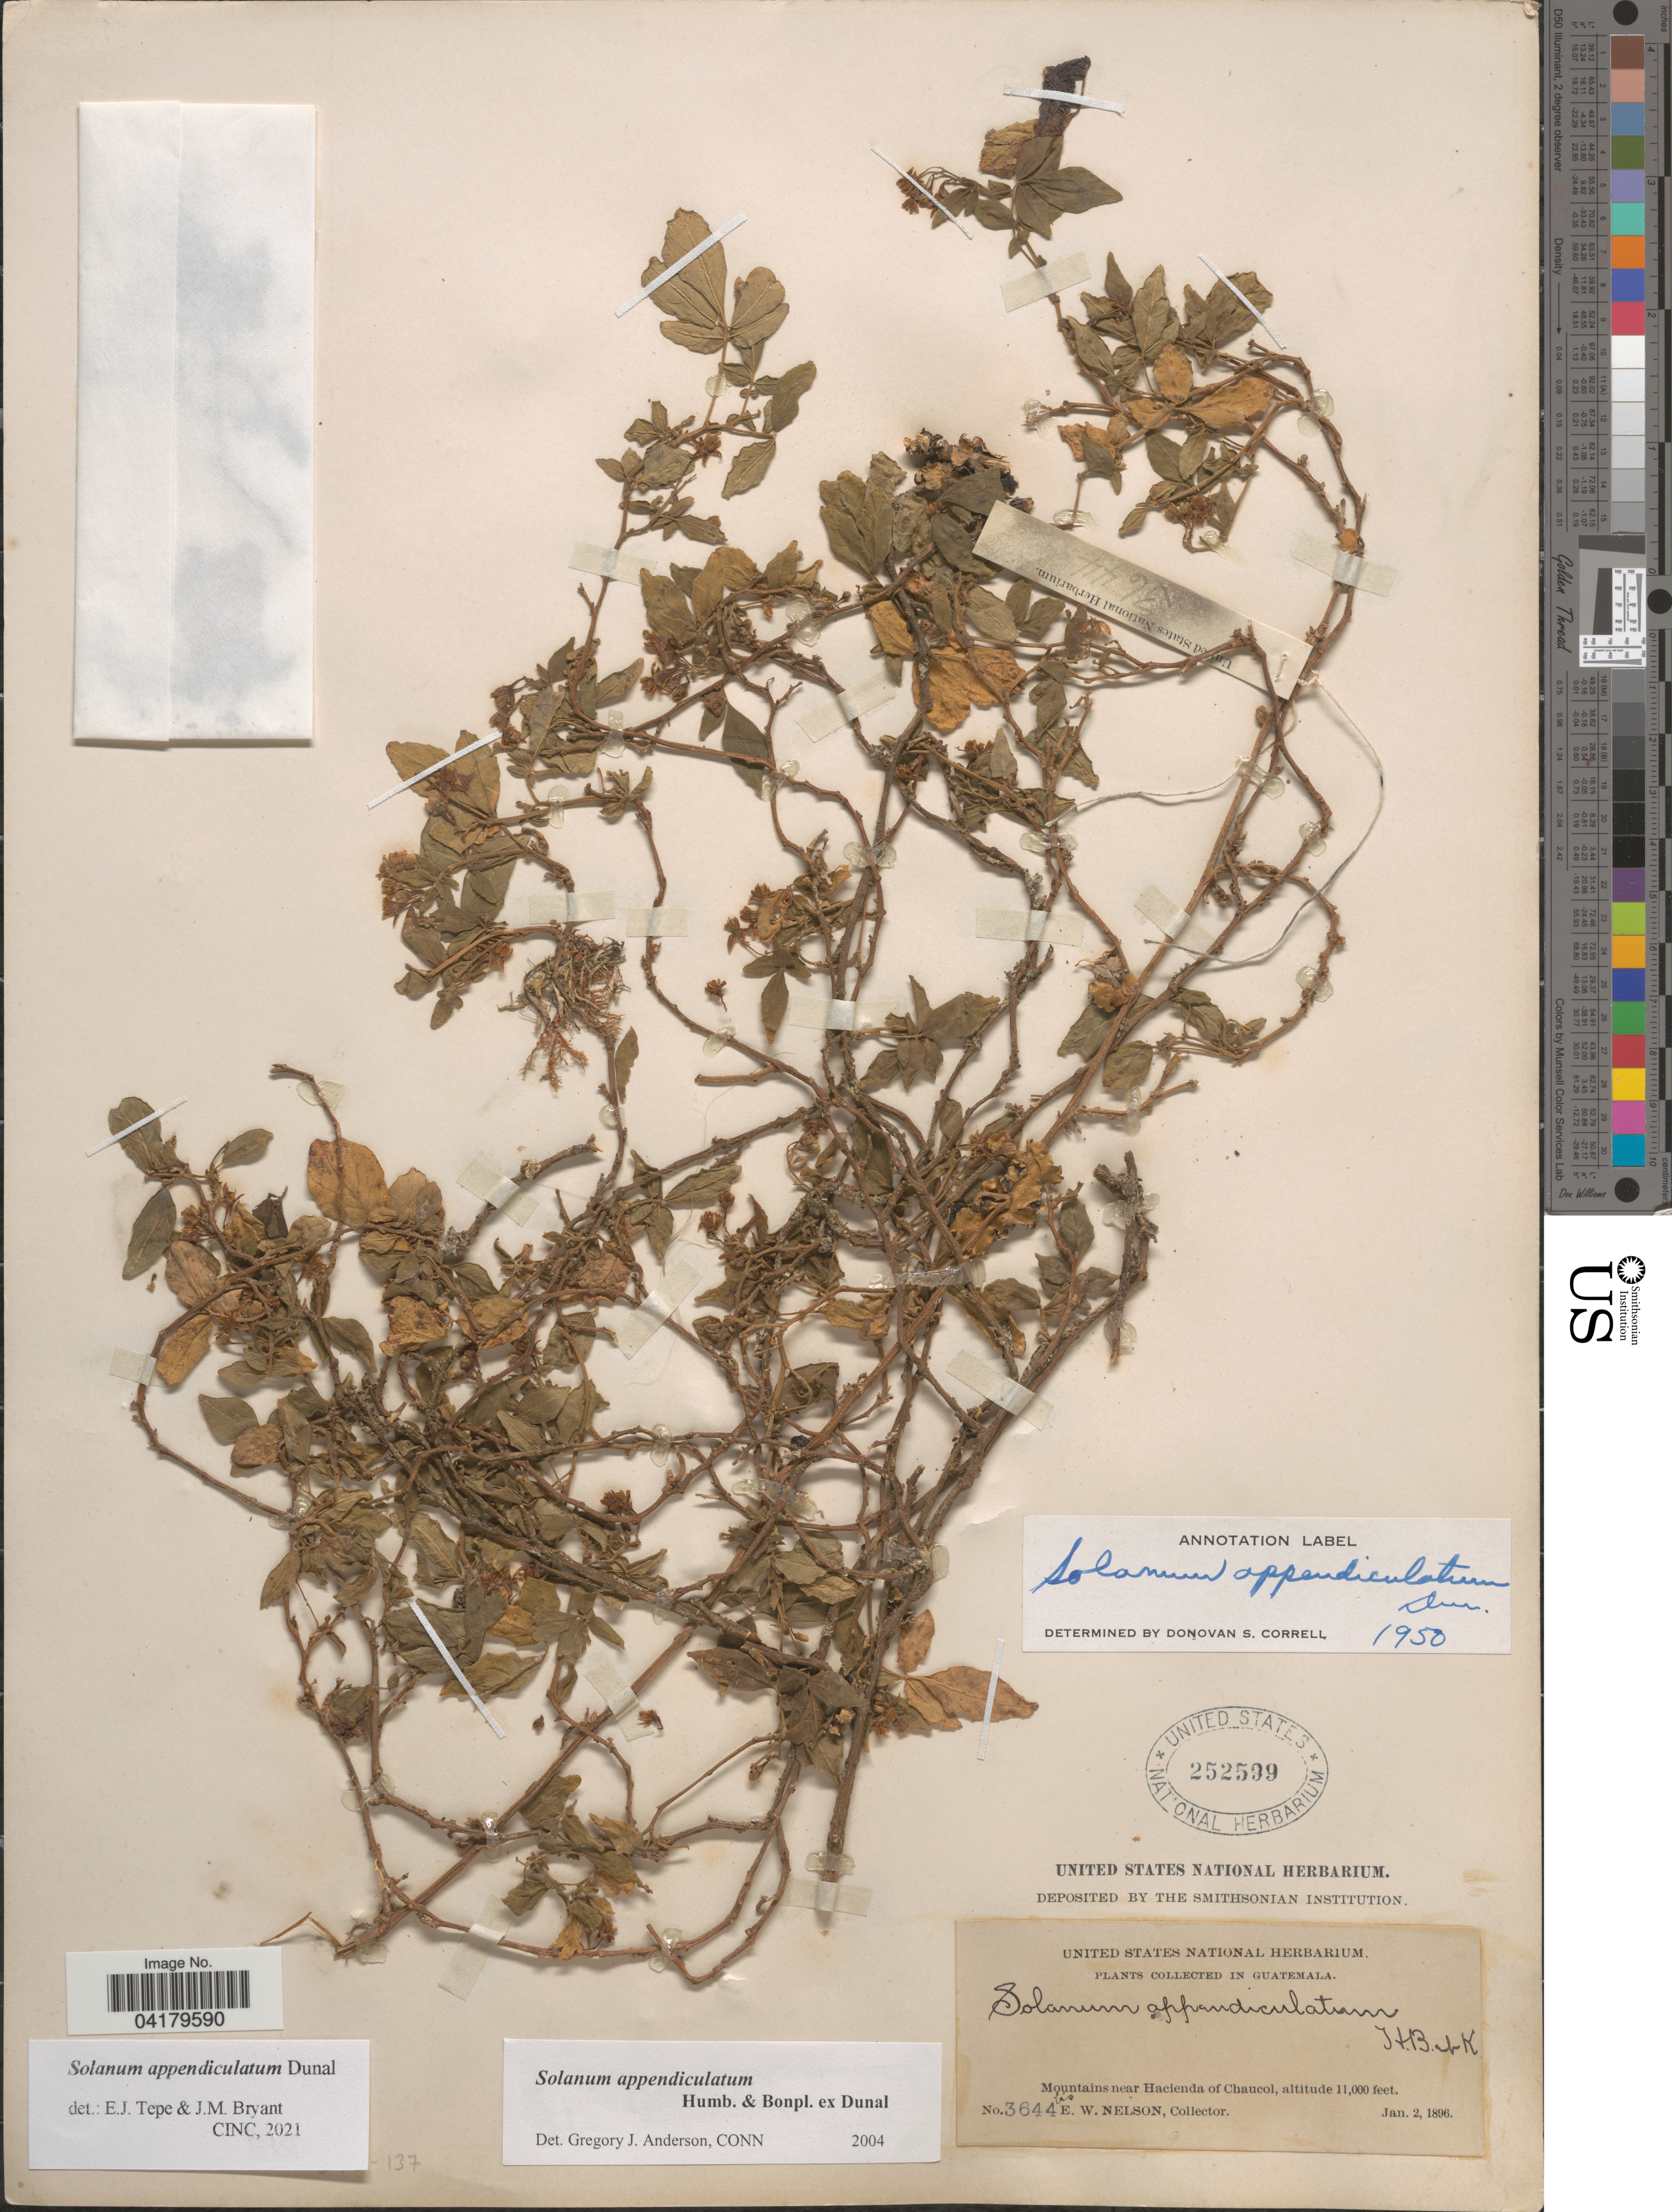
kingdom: Plantae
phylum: Tracheophyta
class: Magnoliopsida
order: Solanales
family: Solanaceae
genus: Solanum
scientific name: Solanum appendiculatum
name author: Humb. & Bonpl. ex Dunal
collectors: E. W. Nelson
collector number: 3644bis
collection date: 1896-01-02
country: Guatemala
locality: Mountains near Hacienda of Chaucol.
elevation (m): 3353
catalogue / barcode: US 252599